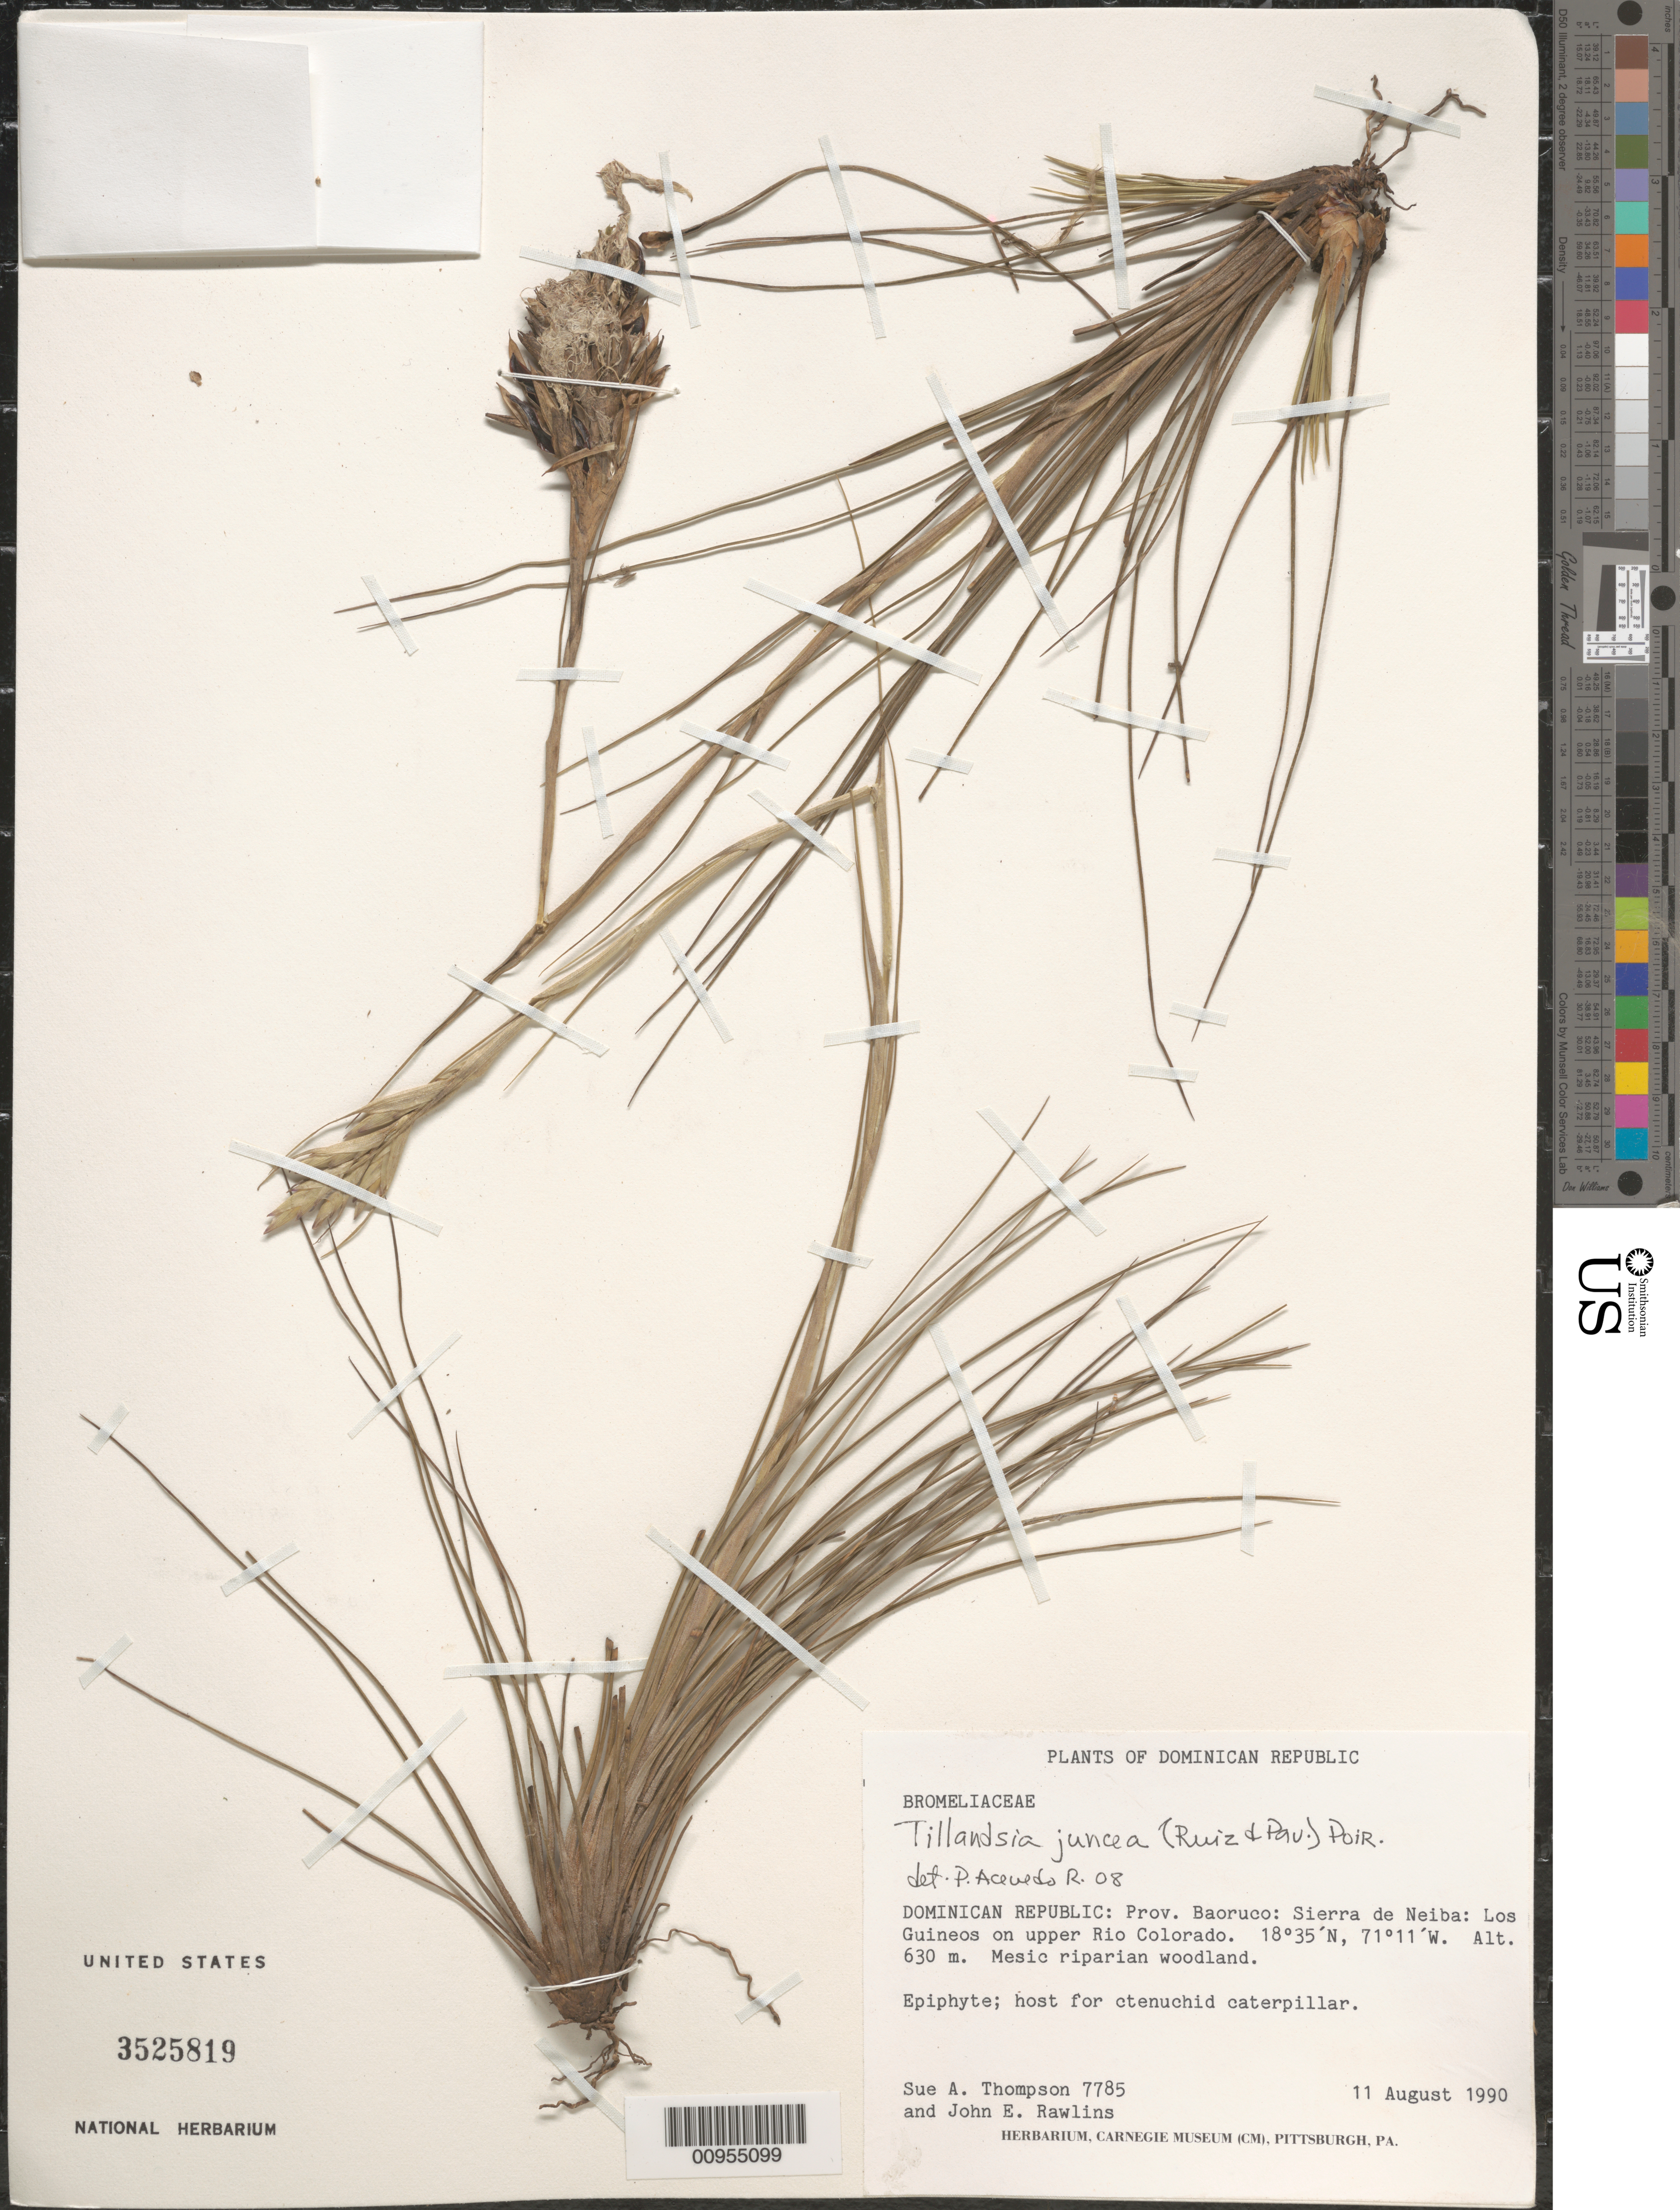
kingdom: Plantae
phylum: Tracheophyta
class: Liliopsida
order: Poales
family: Bromeliaceae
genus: Tillandsia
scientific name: Tillandsia setacea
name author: Sw.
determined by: Till, W.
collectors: S. A. Thompson & J. Rawlins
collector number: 7785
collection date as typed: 11 Aug 1990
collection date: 1990-08-11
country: Dominican Republic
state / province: Barahona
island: Hispaniola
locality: Sierra de Neiba; Los Guineos on upper Rio Colorado.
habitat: Mesic riparian woodland.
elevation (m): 630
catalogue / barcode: US 3525819